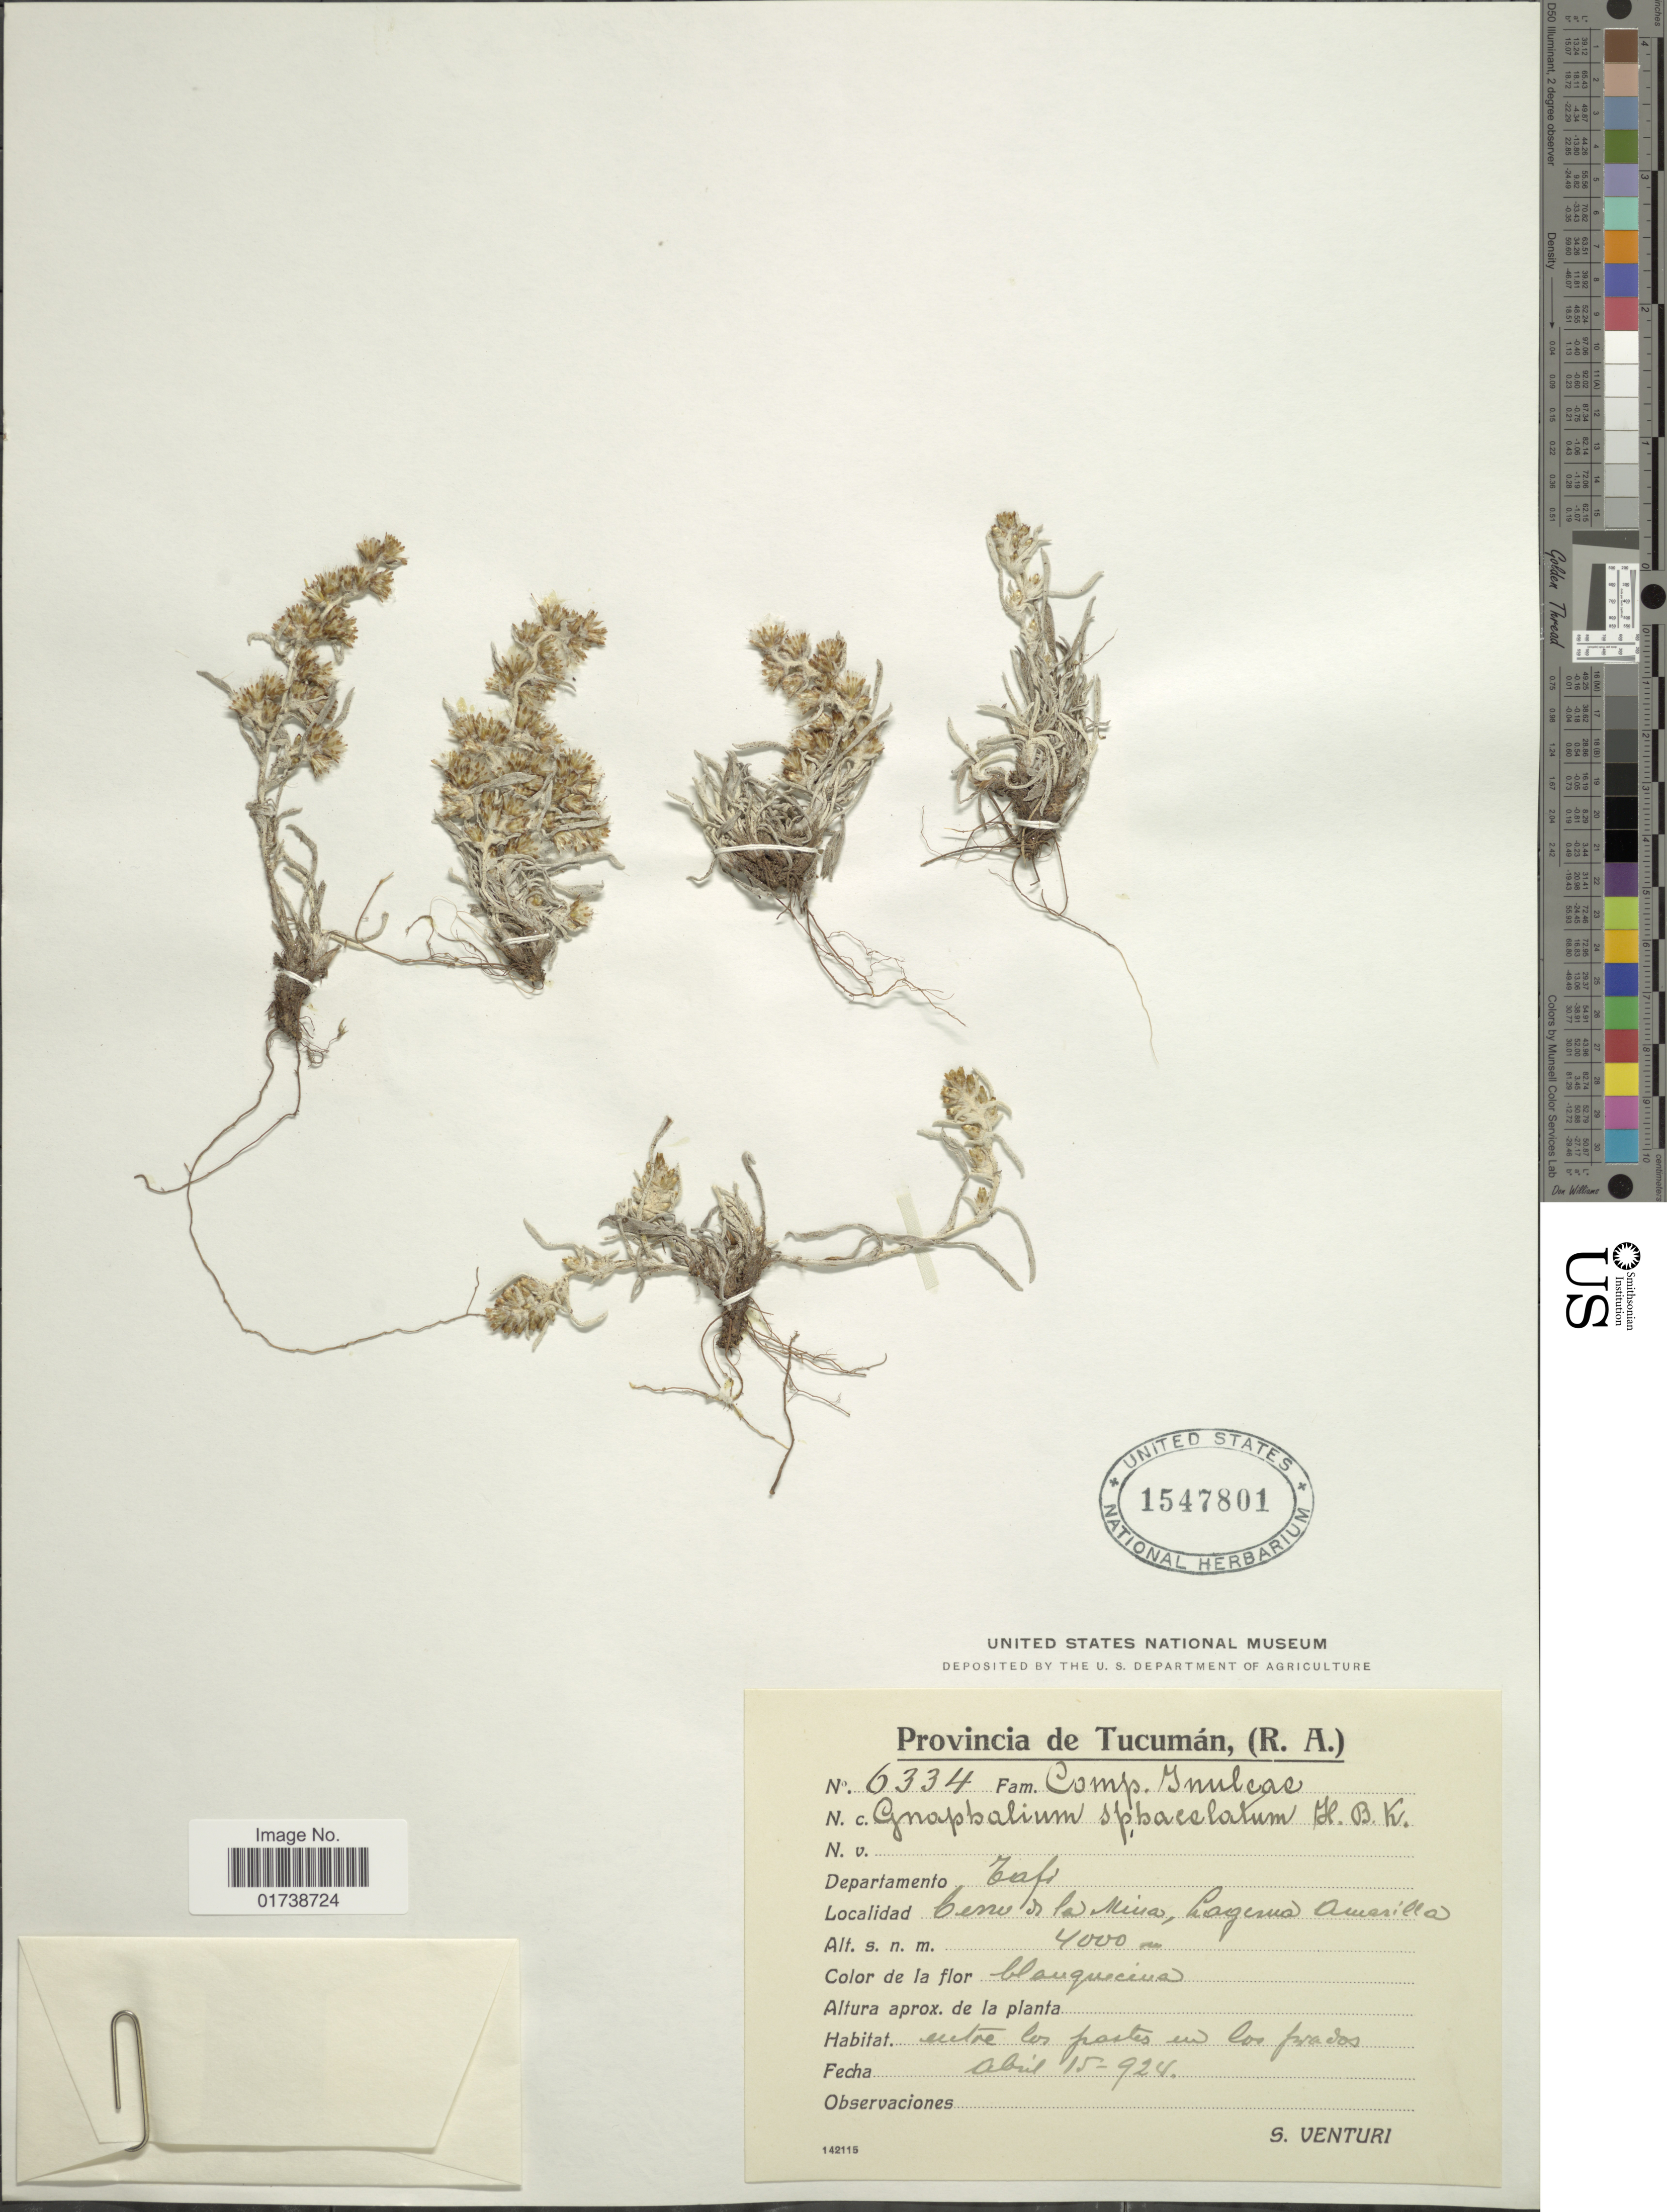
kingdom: Plantae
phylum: Tracheophyta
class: Magnoliopsida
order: Asterales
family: Asteraceae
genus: Gamochaeta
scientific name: Gamochaeta sphacilata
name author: (Kunth) Cabrera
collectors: S. Venturi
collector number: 6334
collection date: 1924-04-15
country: Argentina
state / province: Tucuman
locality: Cerro de la Mina, Laguna Amarilla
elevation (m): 4000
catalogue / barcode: US 1547801